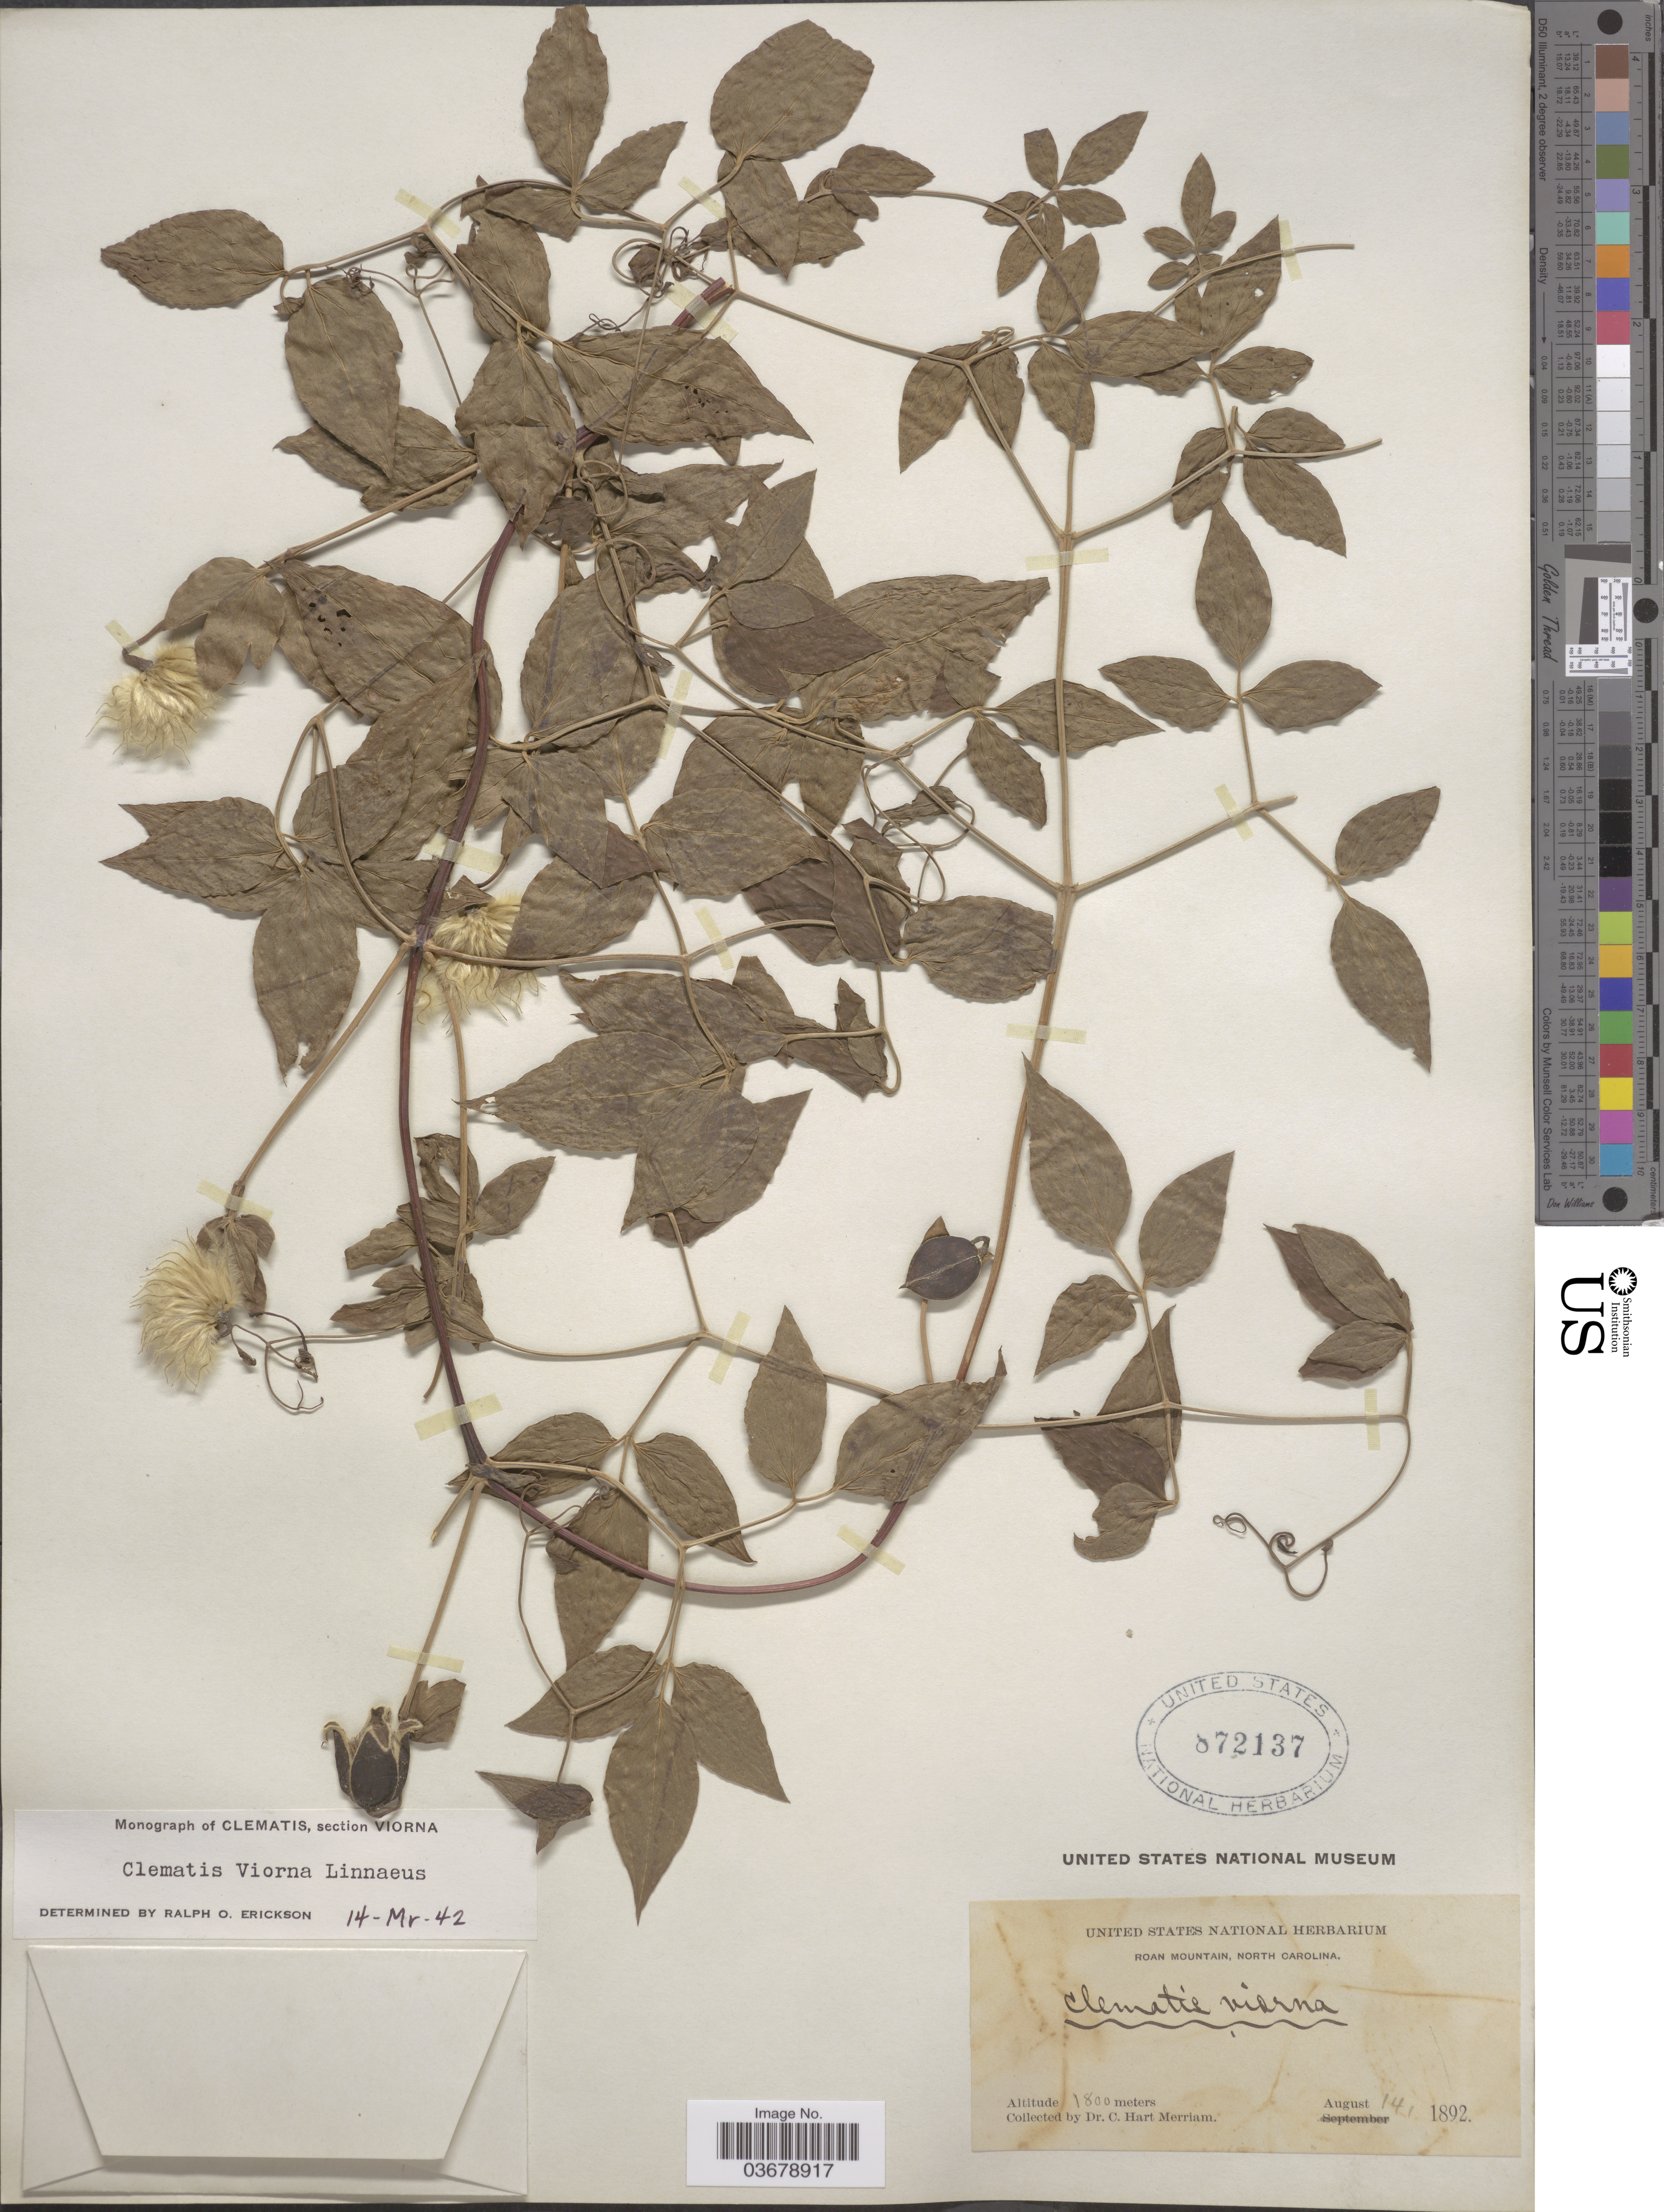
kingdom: Plantae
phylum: Tracheophyta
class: Magnoliopsida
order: Ranunculales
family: Ranunculaceae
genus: Clematis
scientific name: Clematis viorna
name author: L.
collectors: C. Merriam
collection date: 1892-08-14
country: United States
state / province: North Carolina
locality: Roan Mountain.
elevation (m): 1800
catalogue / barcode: US 872137